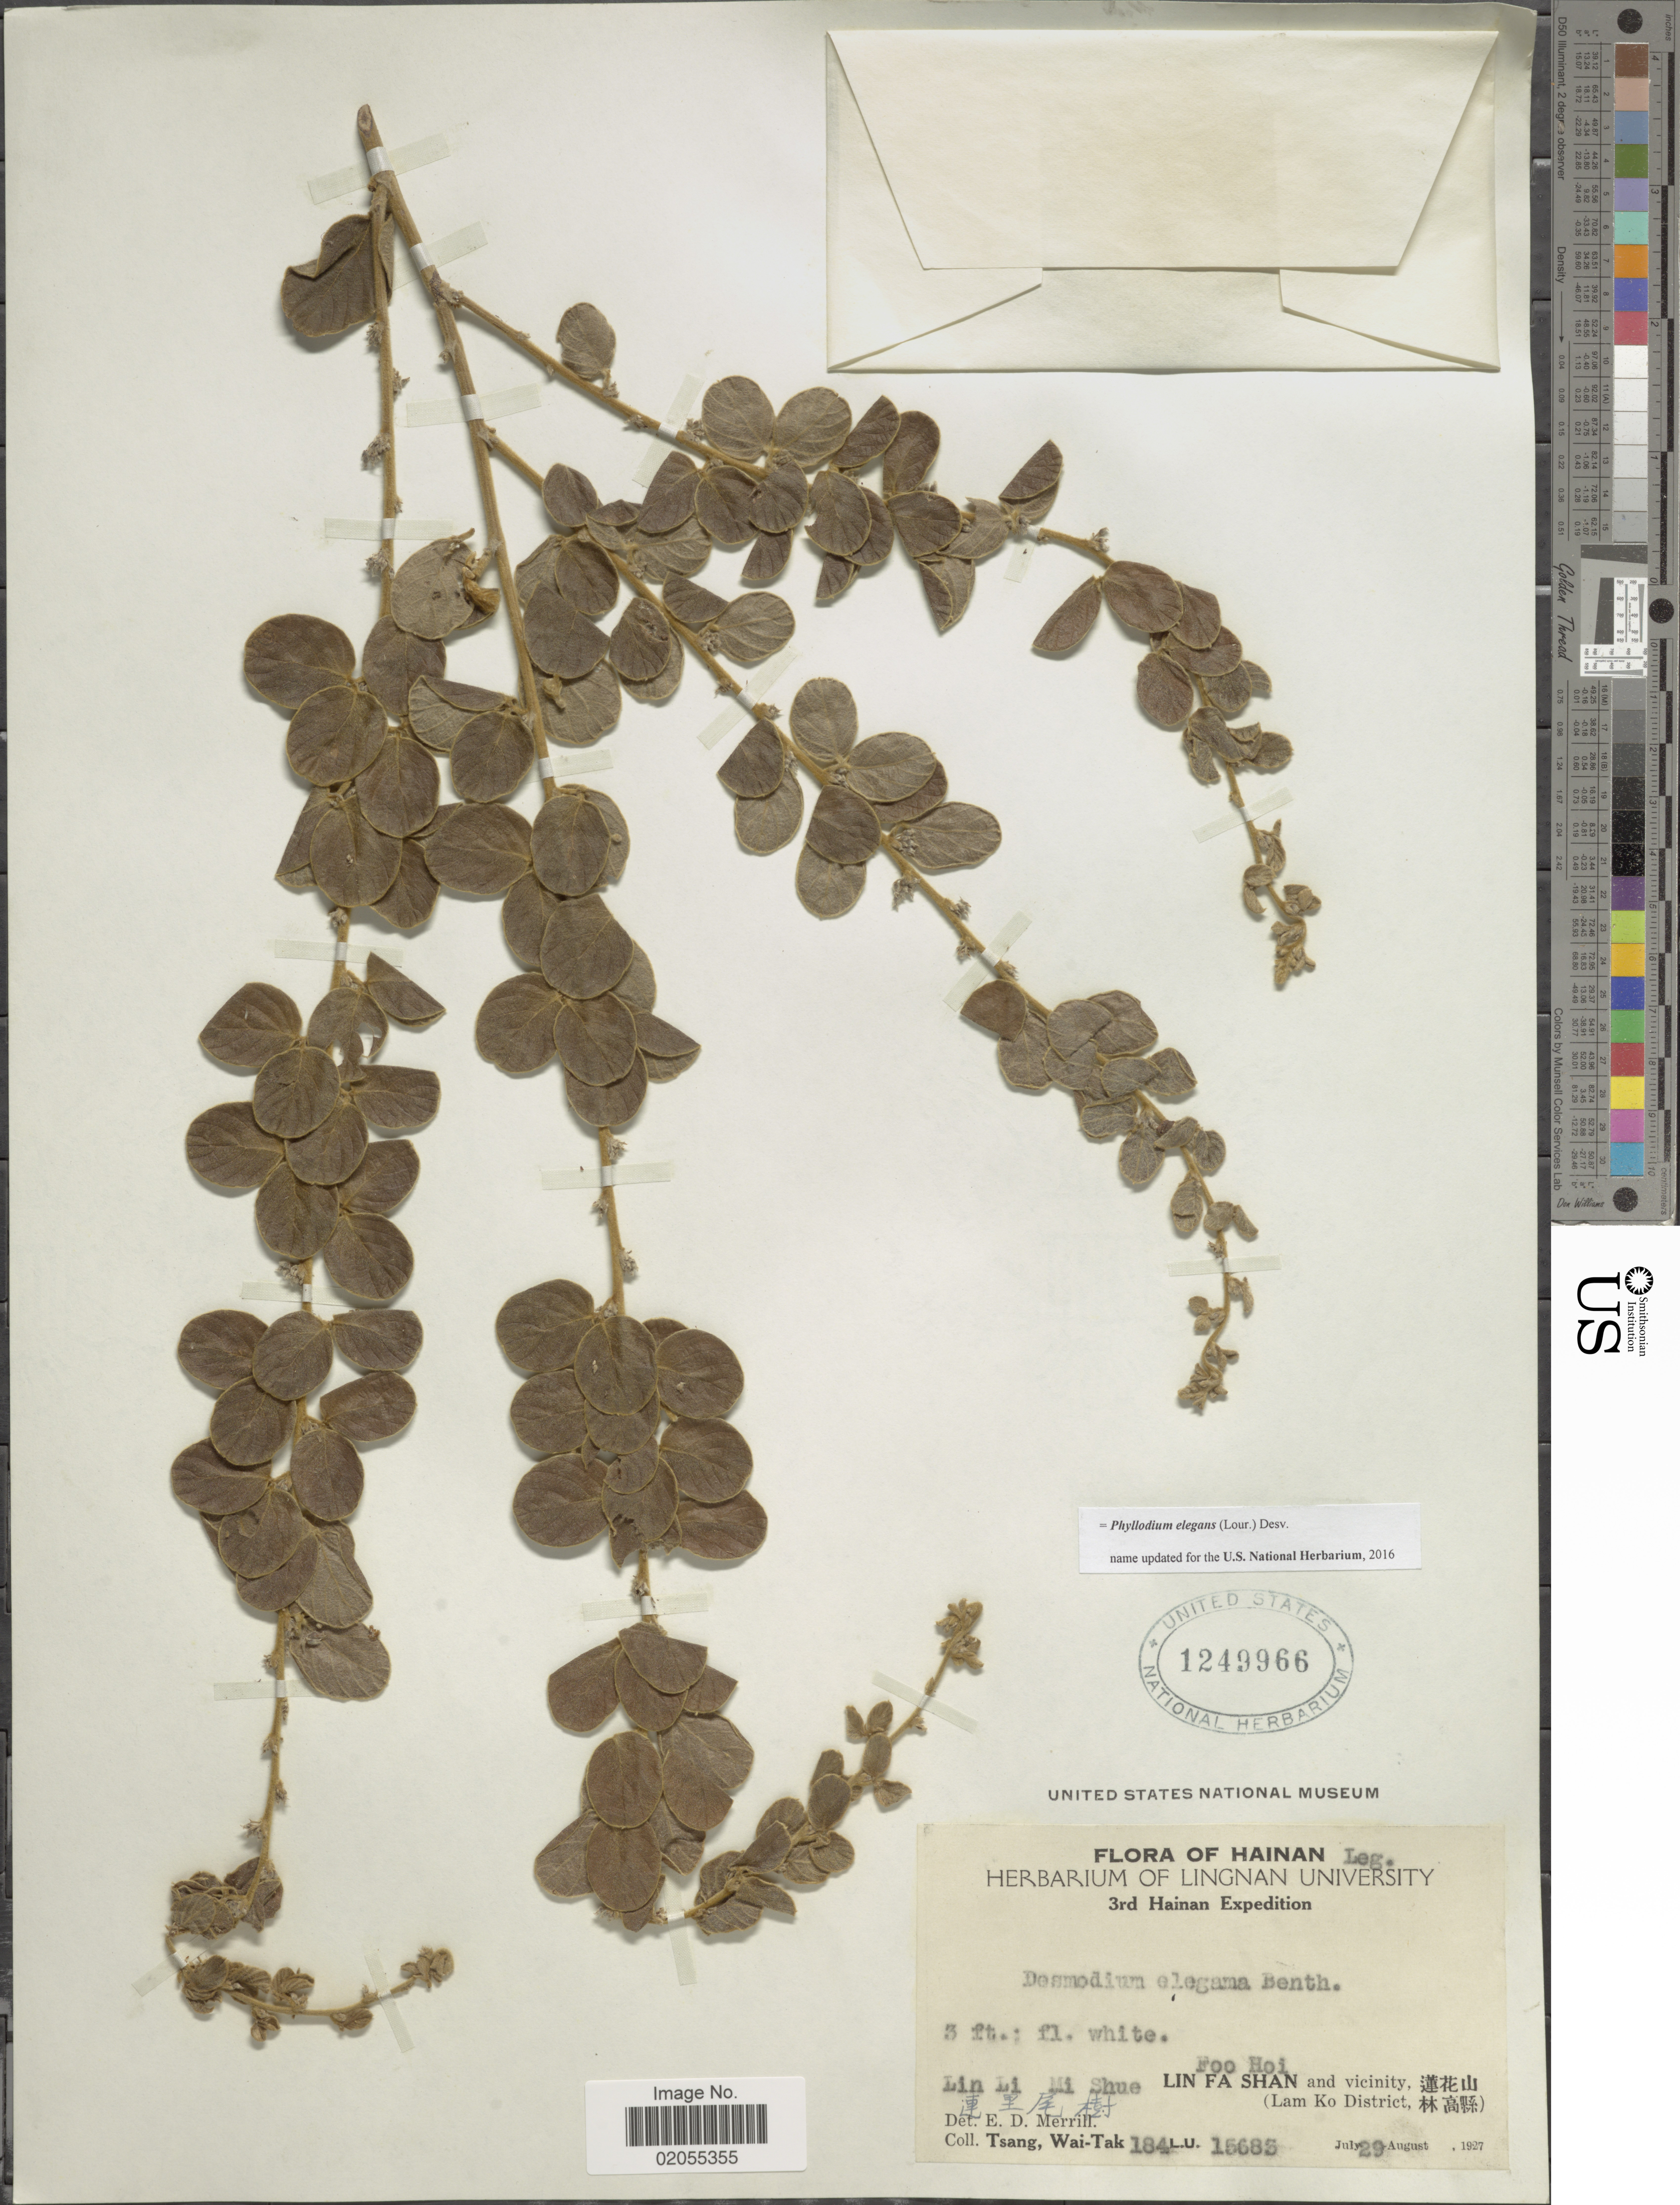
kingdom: Plantae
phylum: Tracheophyta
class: Magnoliopsida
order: Fabales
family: Fabaceae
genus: Phyllodium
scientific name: Phyllodium elegans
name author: (Lour.) Desv.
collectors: W. T. Tsang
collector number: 184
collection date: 1927-07-29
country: China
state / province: Hainan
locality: Lin Li Mi Shue, Lin Fa Shan and Vicinity, Foo Hoi, Lam Ko District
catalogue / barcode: US 1249966